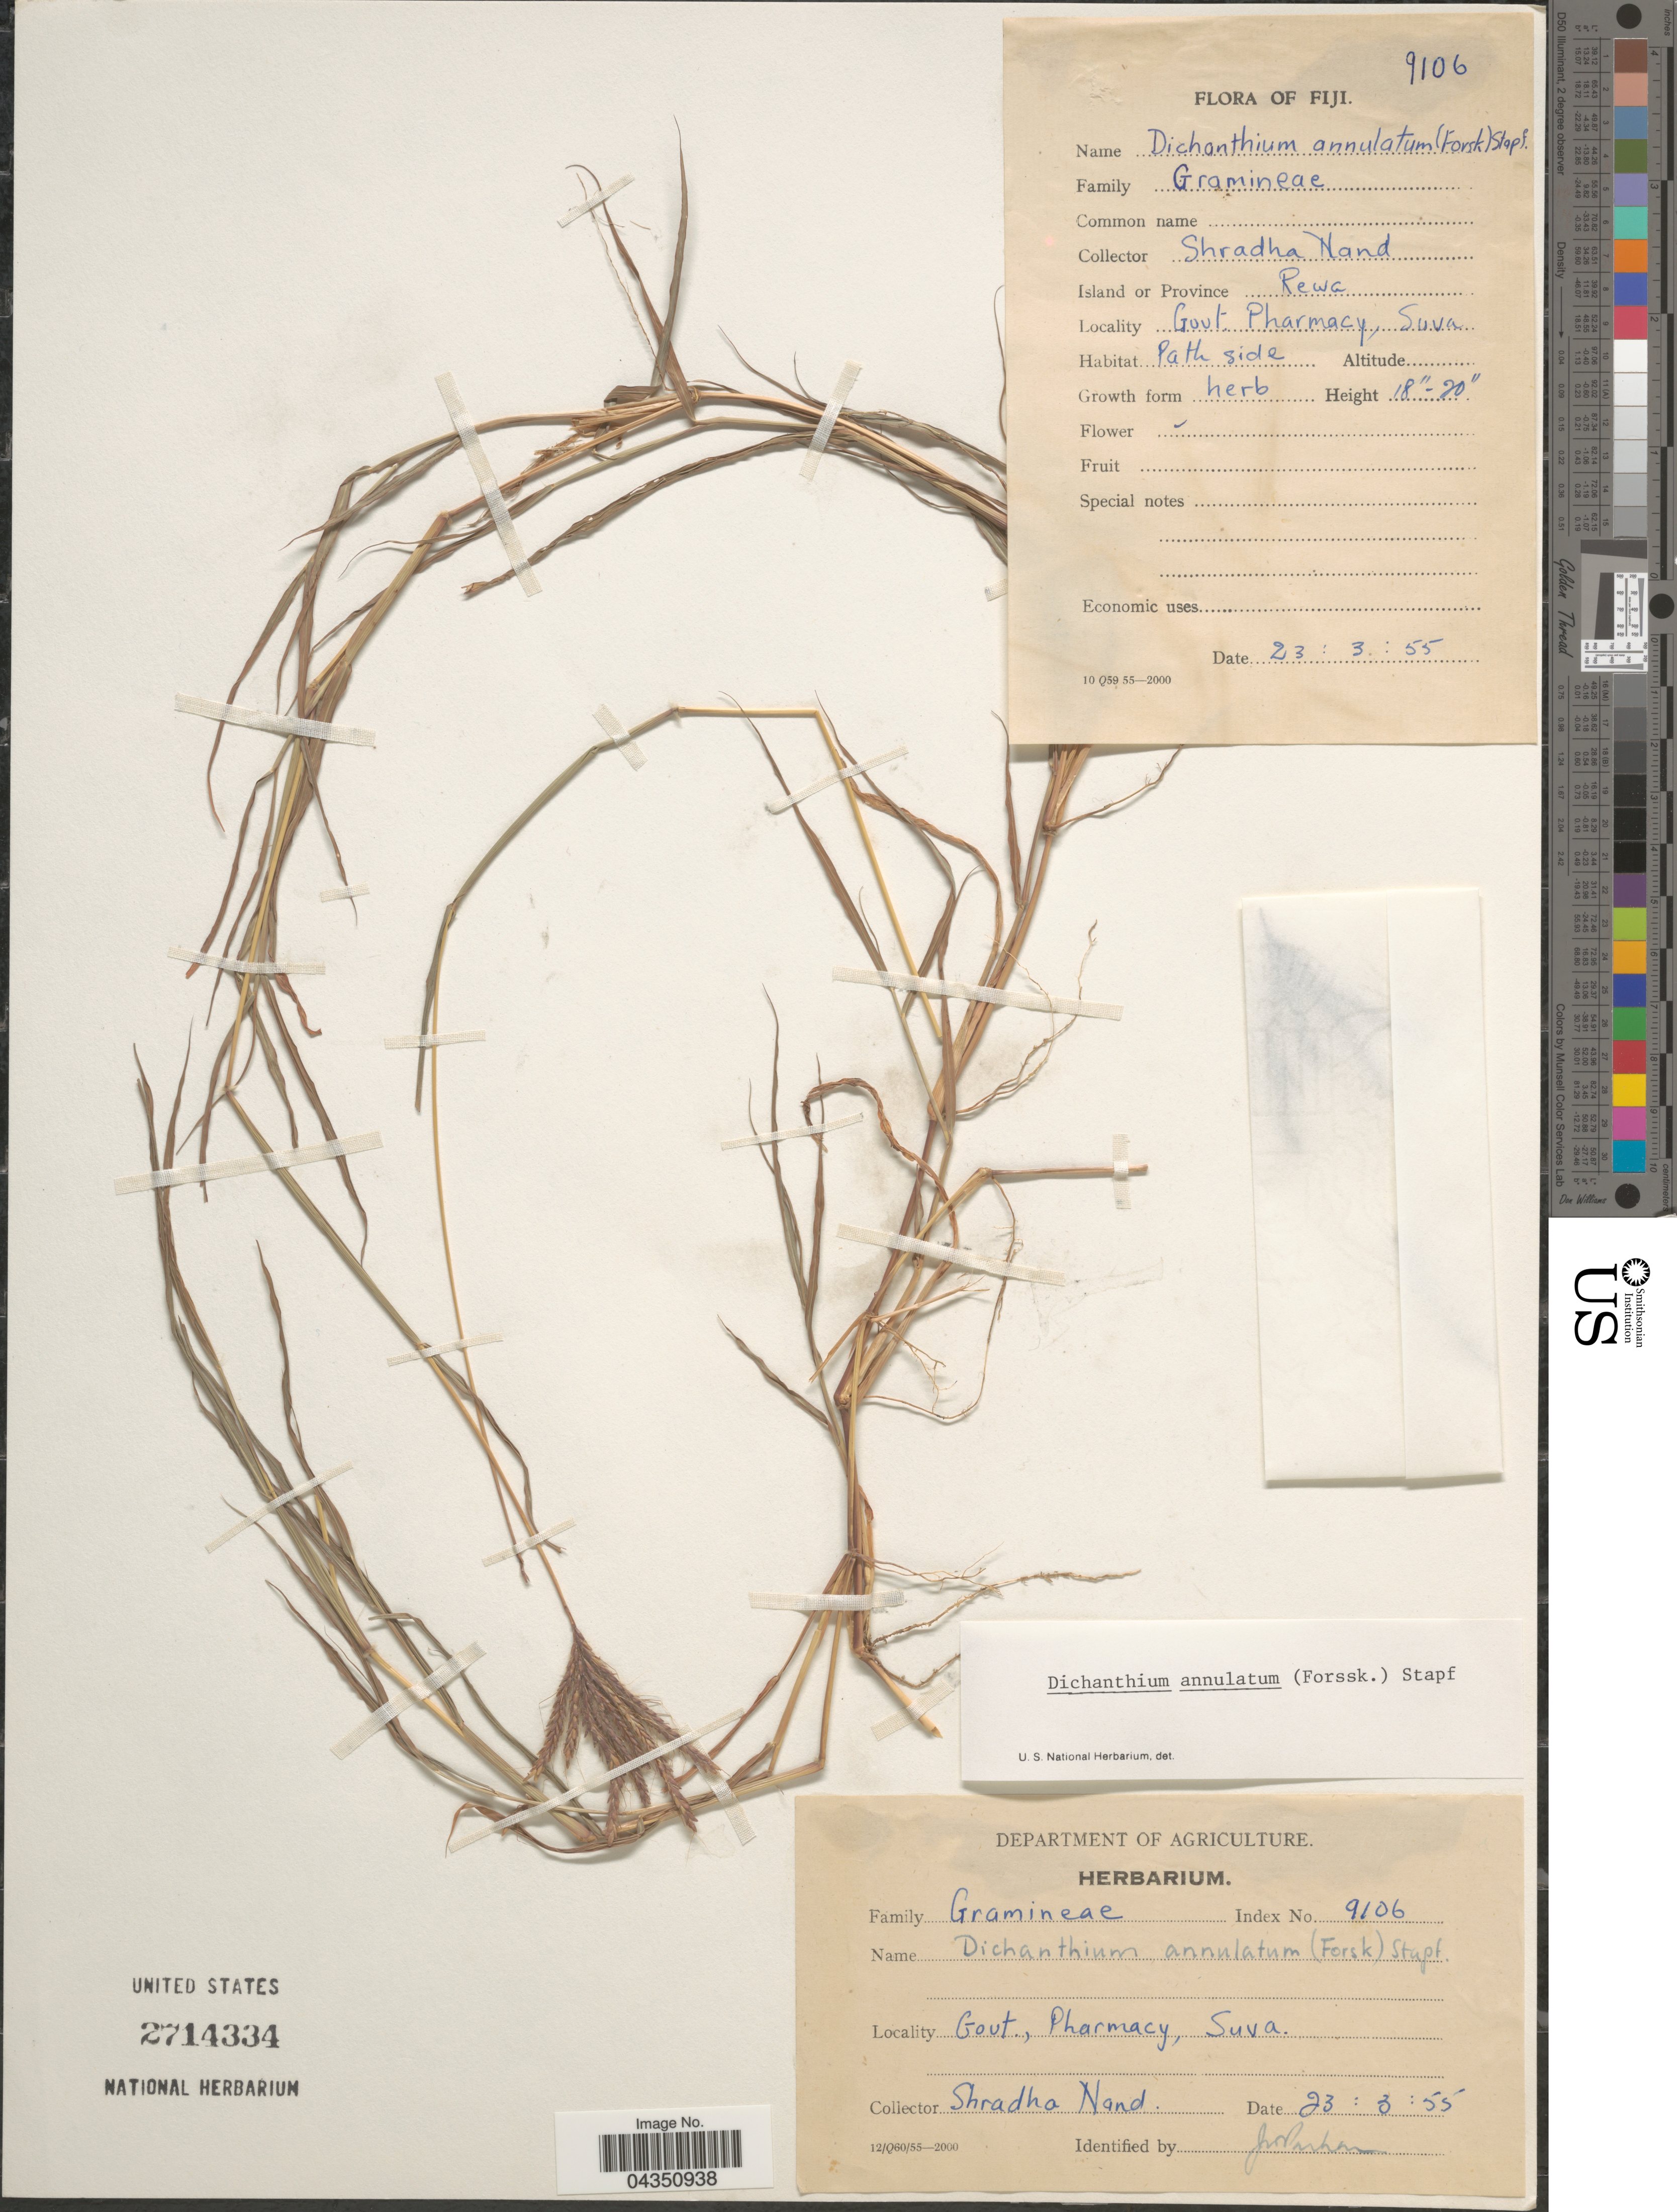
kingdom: Plantae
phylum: Tracheophyta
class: Liliopsida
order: Poales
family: Poaceae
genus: Dichanthium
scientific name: Dichanthium annulatum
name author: (Forssk.) Stapf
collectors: S. Nand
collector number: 9106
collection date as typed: Transcribed d/m/y: 23/3/55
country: Fiji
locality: Island or Province Rewa. Govt. Pharmacy, Suva.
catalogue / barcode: US 2714334